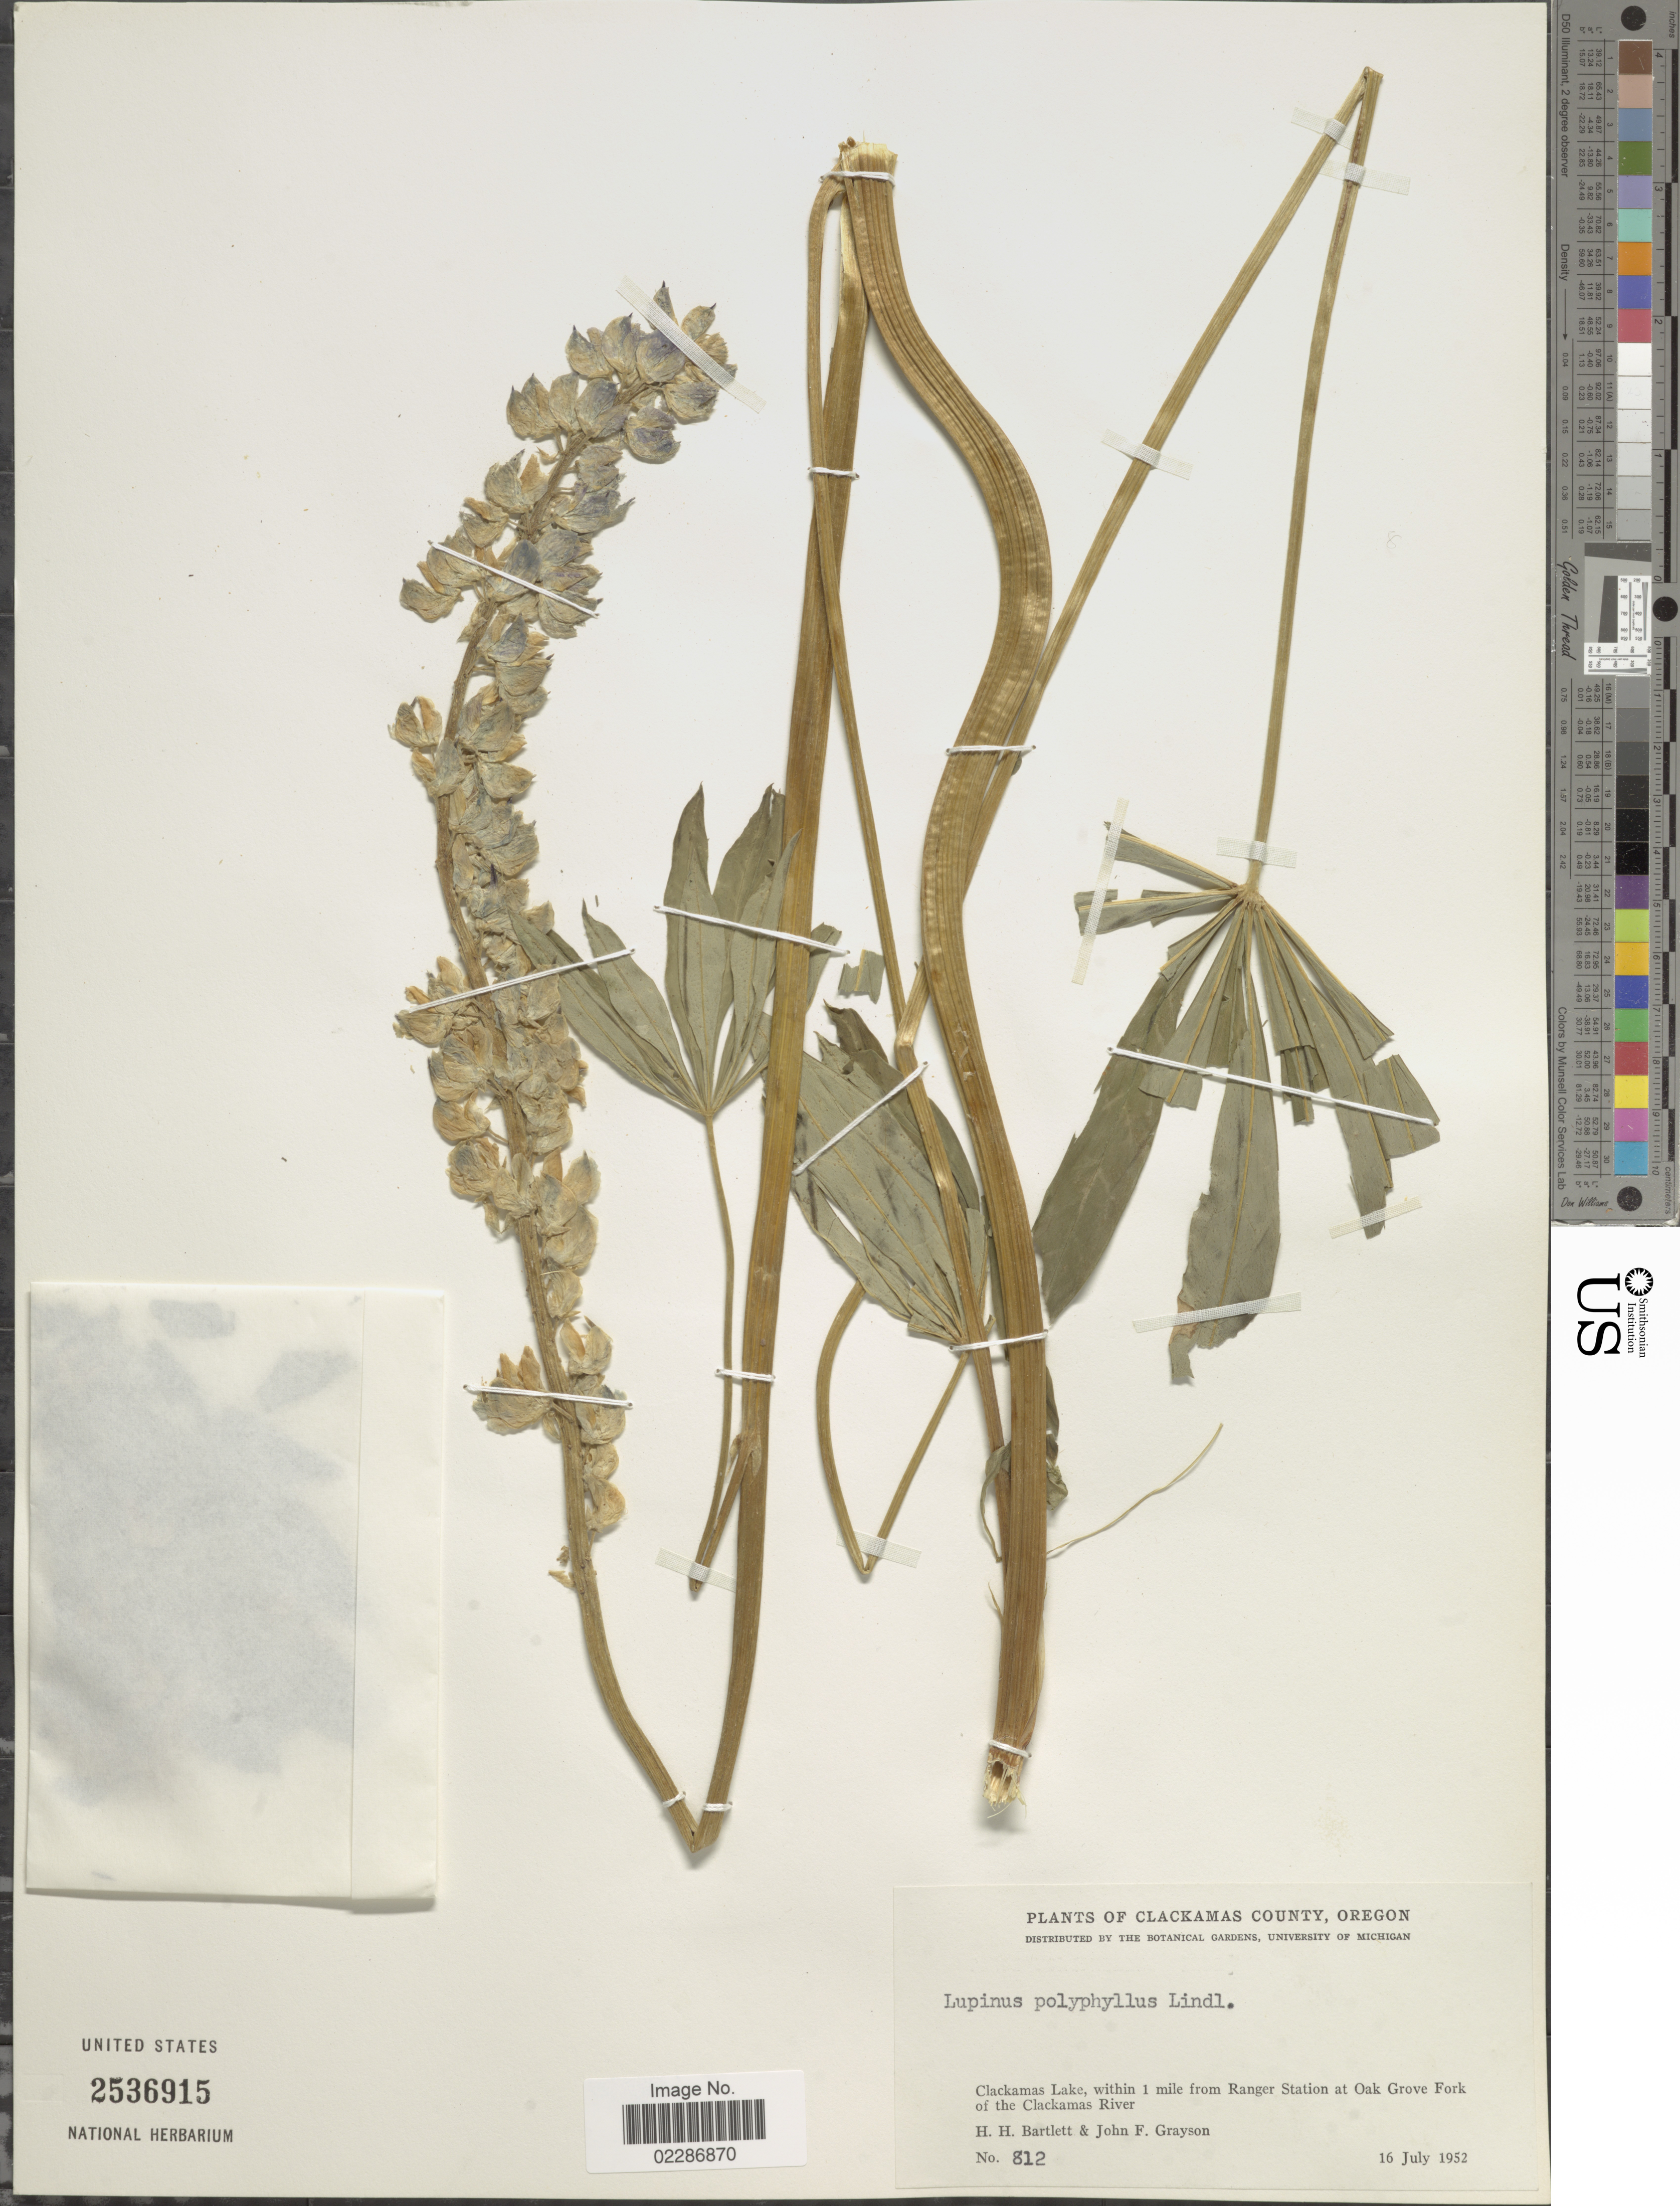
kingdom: Plantae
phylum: Tracheophyta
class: Magnoliopsida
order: Fabales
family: Fabaceae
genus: Lupinus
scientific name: Lupinus polyphyllus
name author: Lindl.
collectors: H. H. Bartlett & J. Grayson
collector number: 812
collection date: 1952-07-16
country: United States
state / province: Oregon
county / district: Clackamas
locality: Clackamas County, Clackamas Lake, within 1 miles from Ranger Station at Oak Grove Fork of the Clackamas River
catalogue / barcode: US 2536915